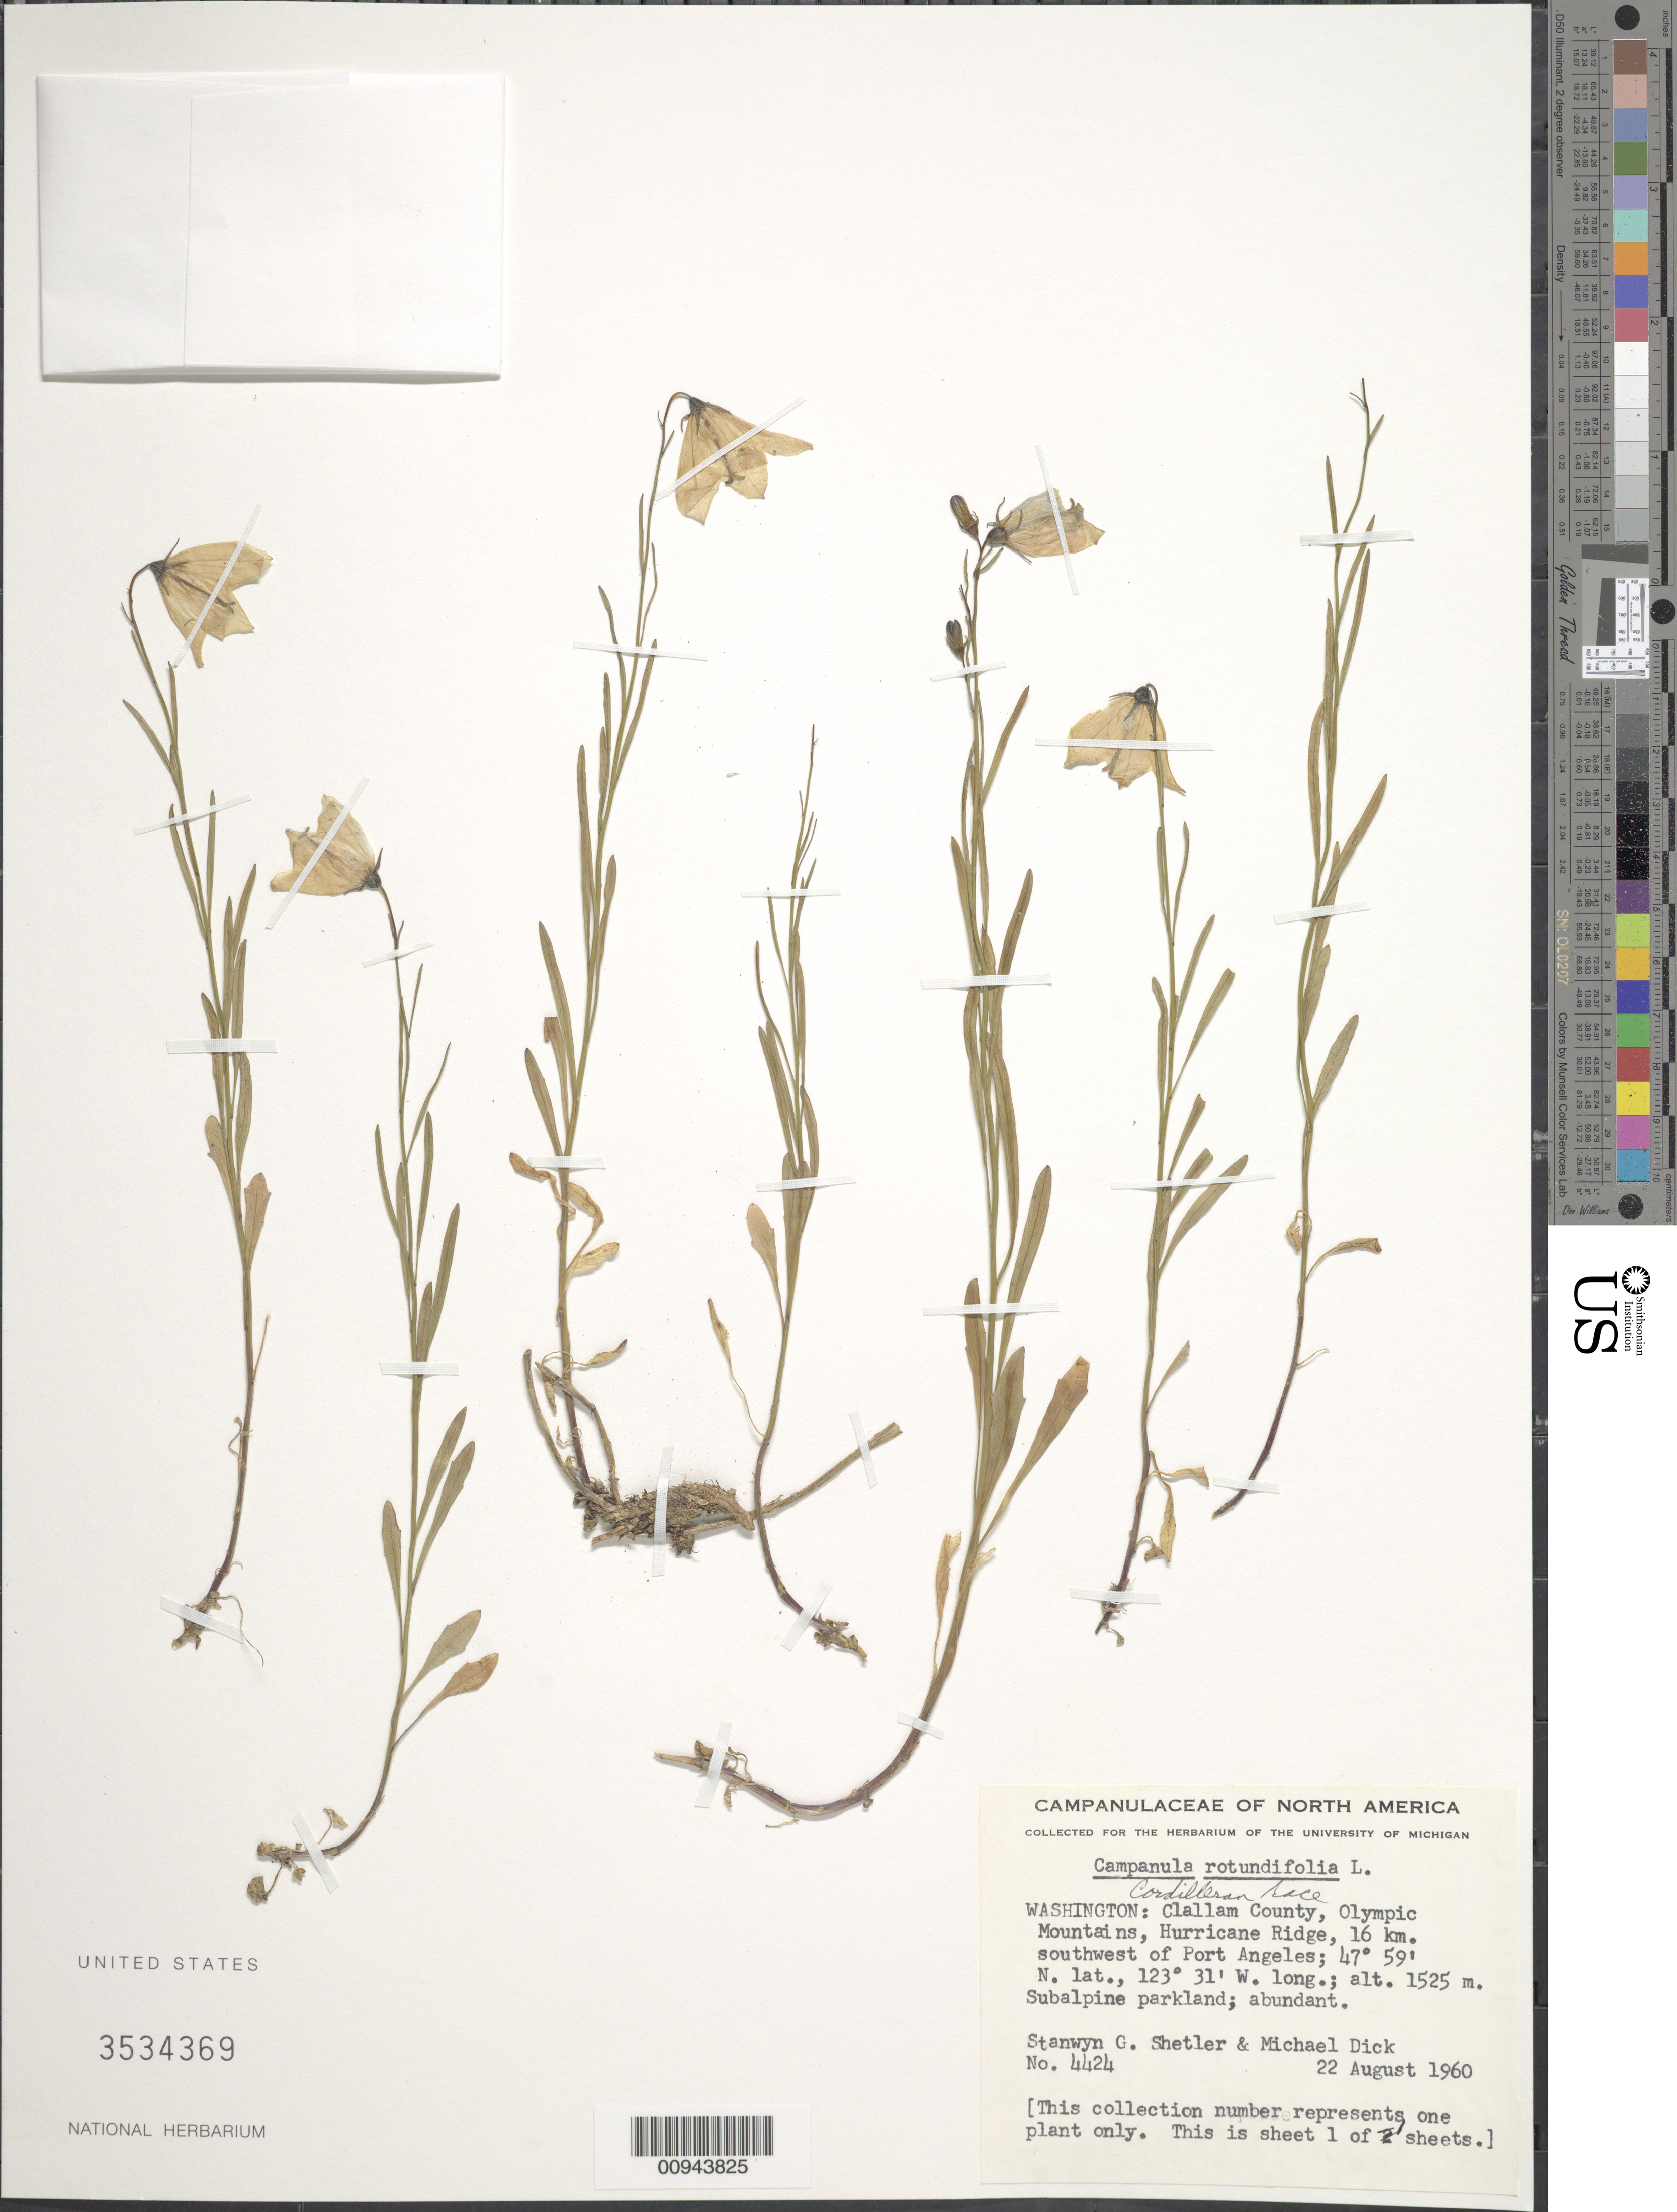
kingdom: Plantae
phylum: Tracheophyta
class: Magnoliopsida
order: Asterales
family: Campanulaceae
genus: Campanula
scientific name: Campanula rotundifolia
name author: L.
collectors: S. Shetler & M. Dick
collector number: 4424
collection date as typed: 22 August 1960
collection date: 1960-08-22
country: United States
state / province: Washington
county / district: Clallam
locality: Olympic Mountains, Hurricane Ridge, 16 km. southwest of Port Angeles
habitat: Subalpine parkland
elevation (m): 1525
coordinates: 47 59' N, 123 31' W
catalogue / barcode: US 3534369